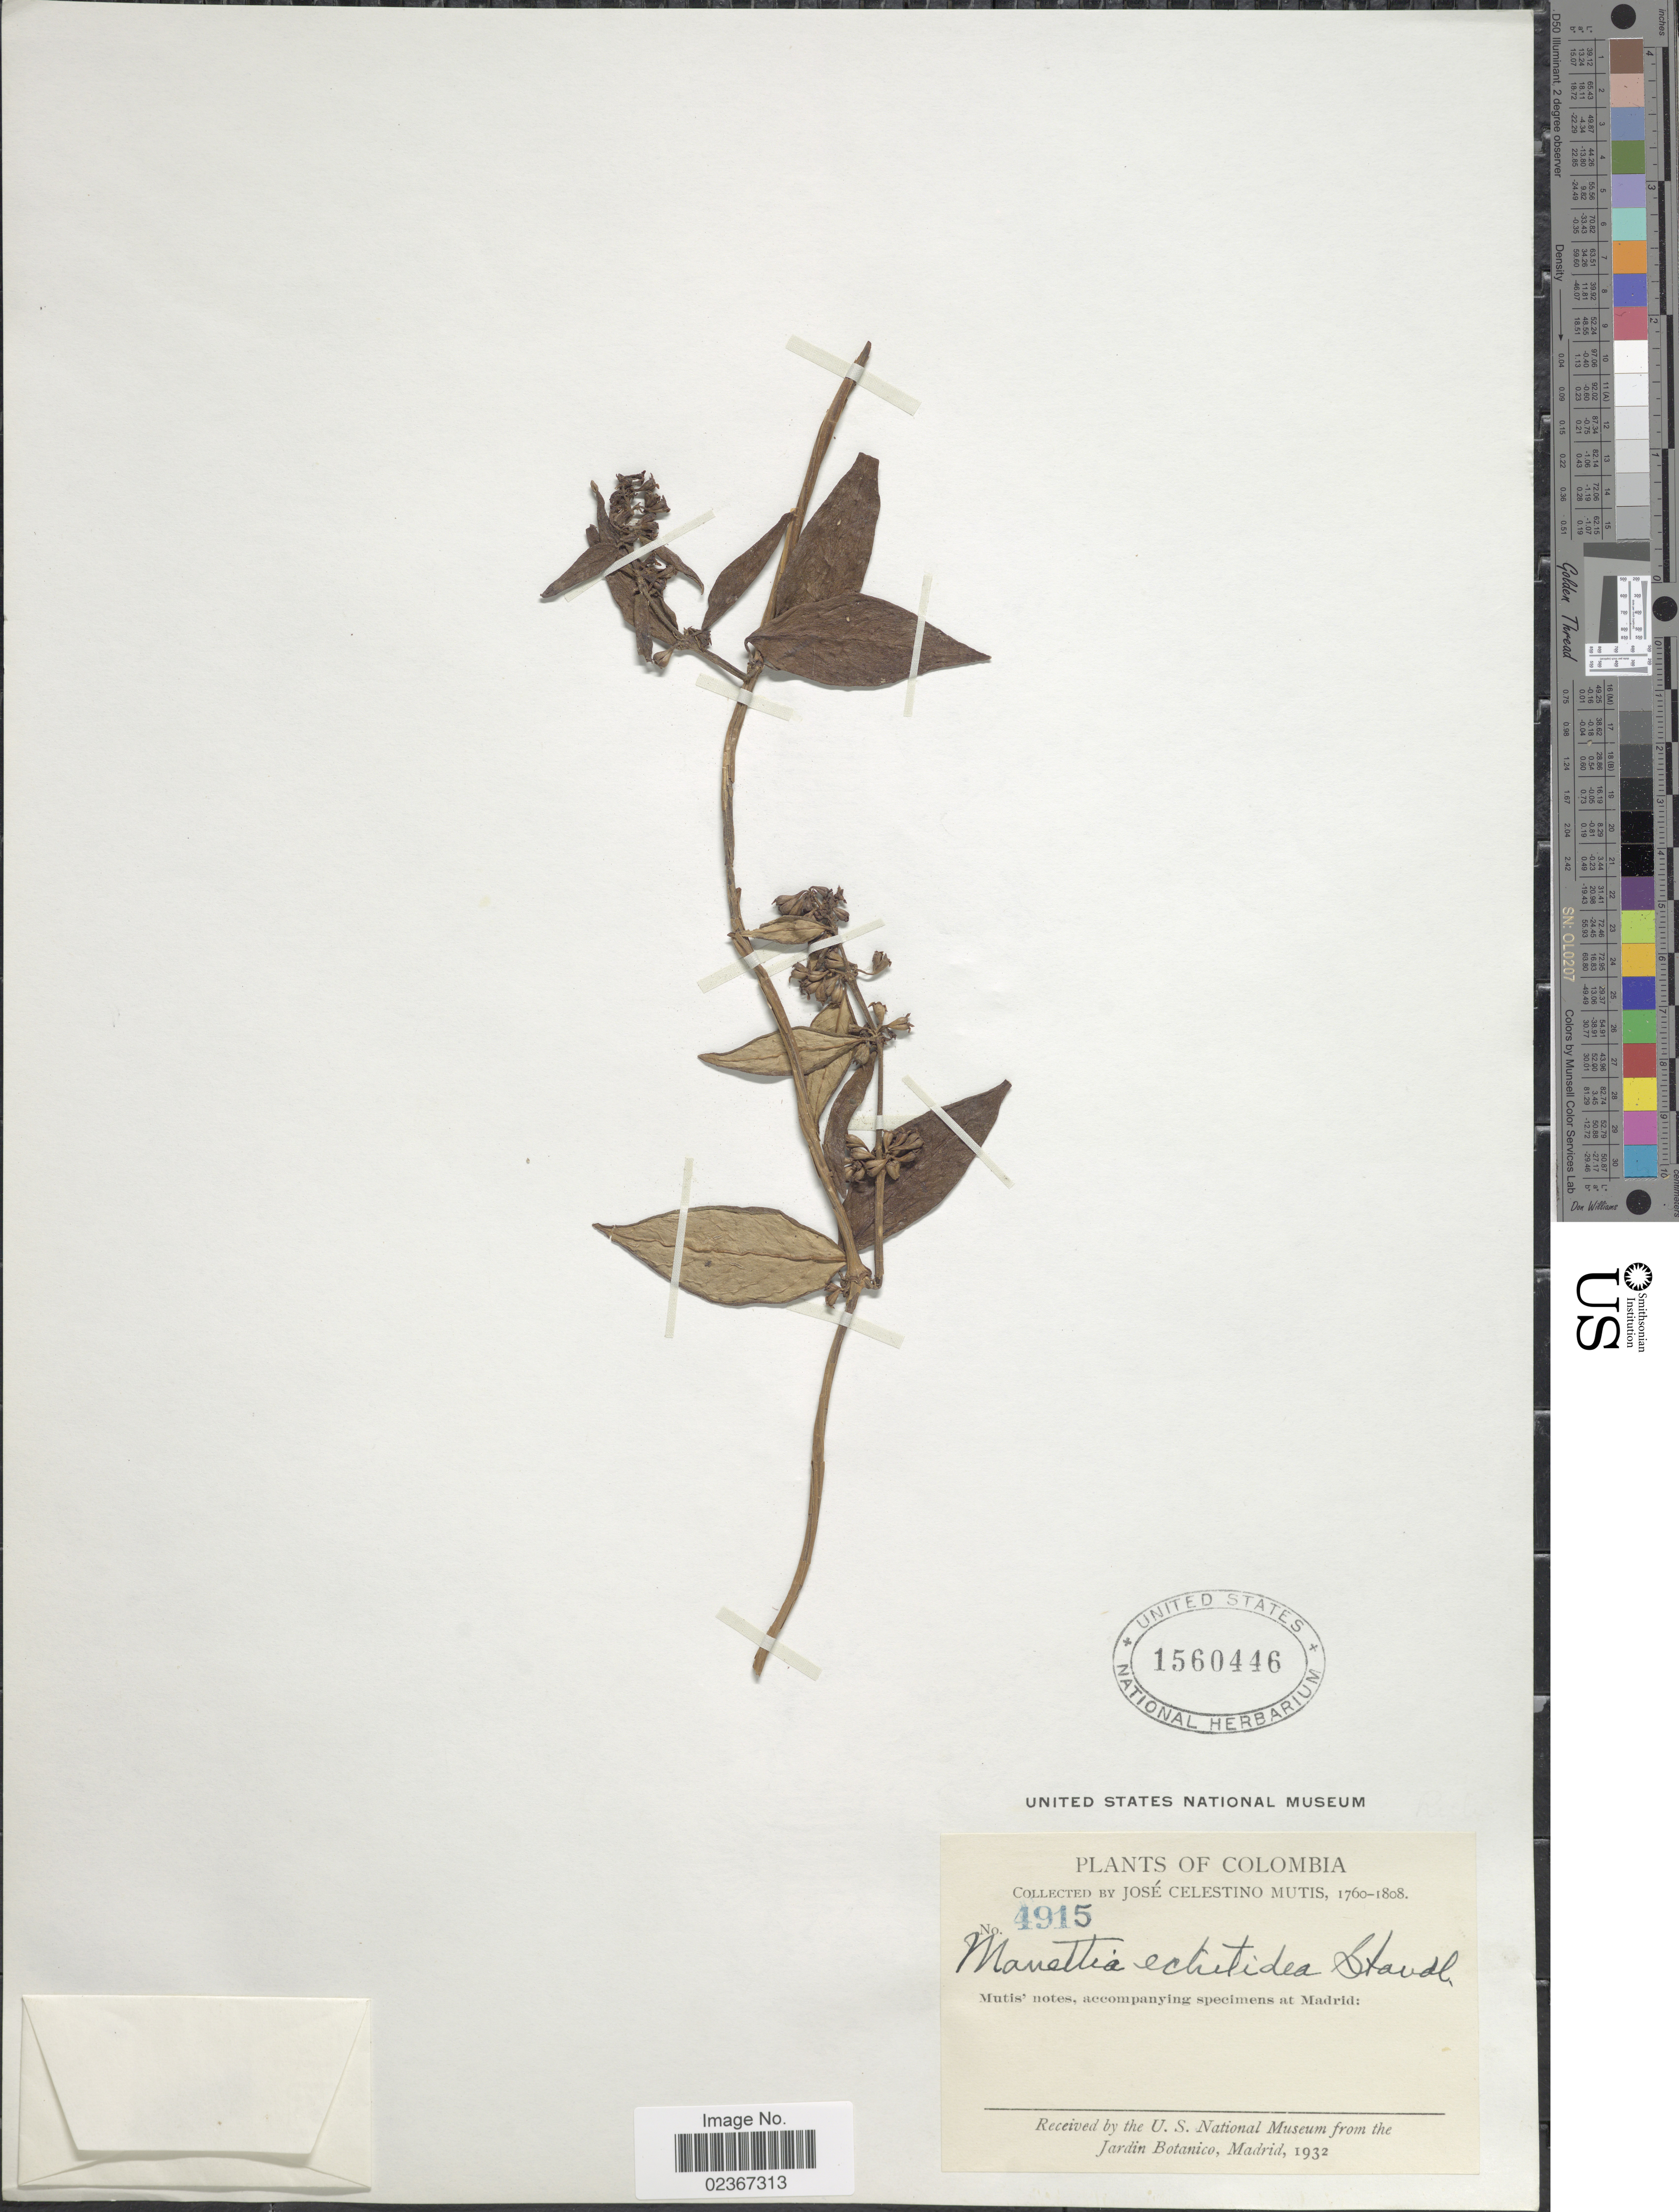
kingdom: Plantae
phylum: Tracheophyta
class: Magnoliopsida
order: Gentianales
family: Rubiaceae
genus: Manettia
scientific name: Manettia echitidea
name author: Standl.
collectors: J. C. B. Mutis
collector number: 4915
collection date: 1760/1808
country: Colombia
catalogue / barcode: US 1560446